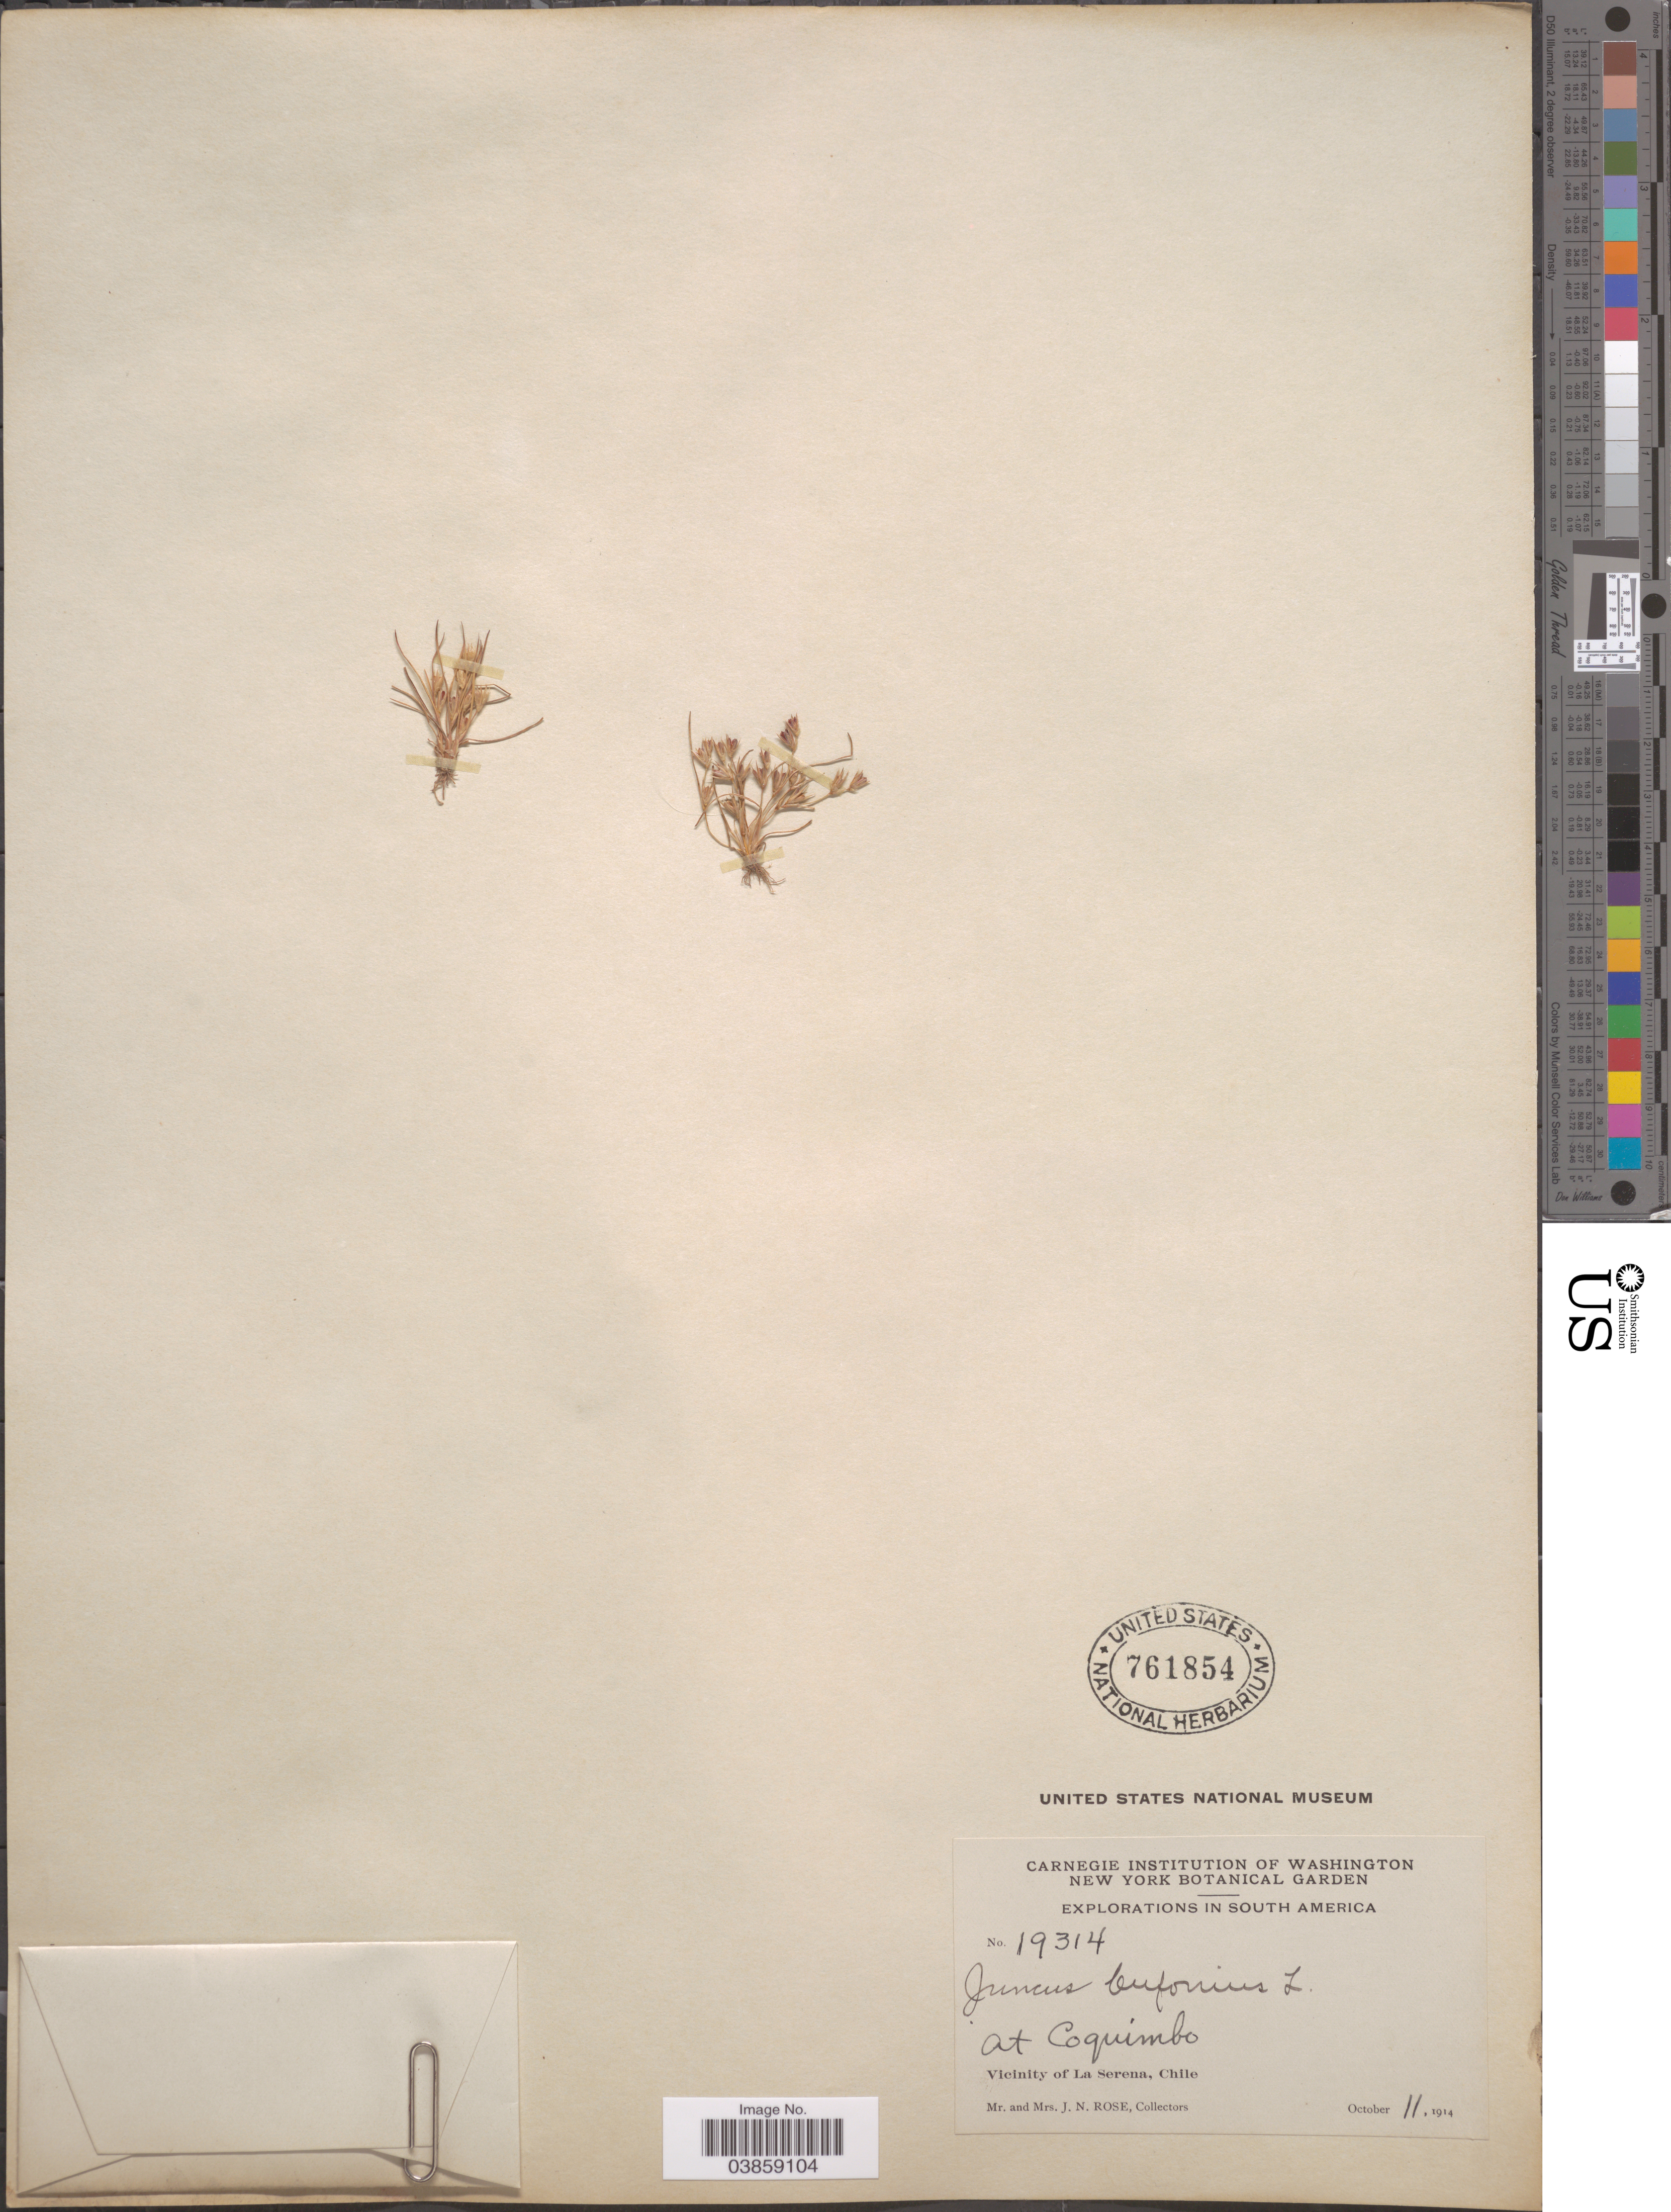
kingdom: Plantae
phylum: Tracheophyta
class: Liliopsida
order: Poales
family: Juncaceae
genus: Juncus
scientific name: Juncus bufonius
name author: L.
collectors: J. N. Rose & L. B. Rose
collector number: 19314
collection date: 1914-10-11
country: Chile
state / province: Coquimbo (IV)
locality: Vicinity of La Serena.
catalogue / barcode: US 761854